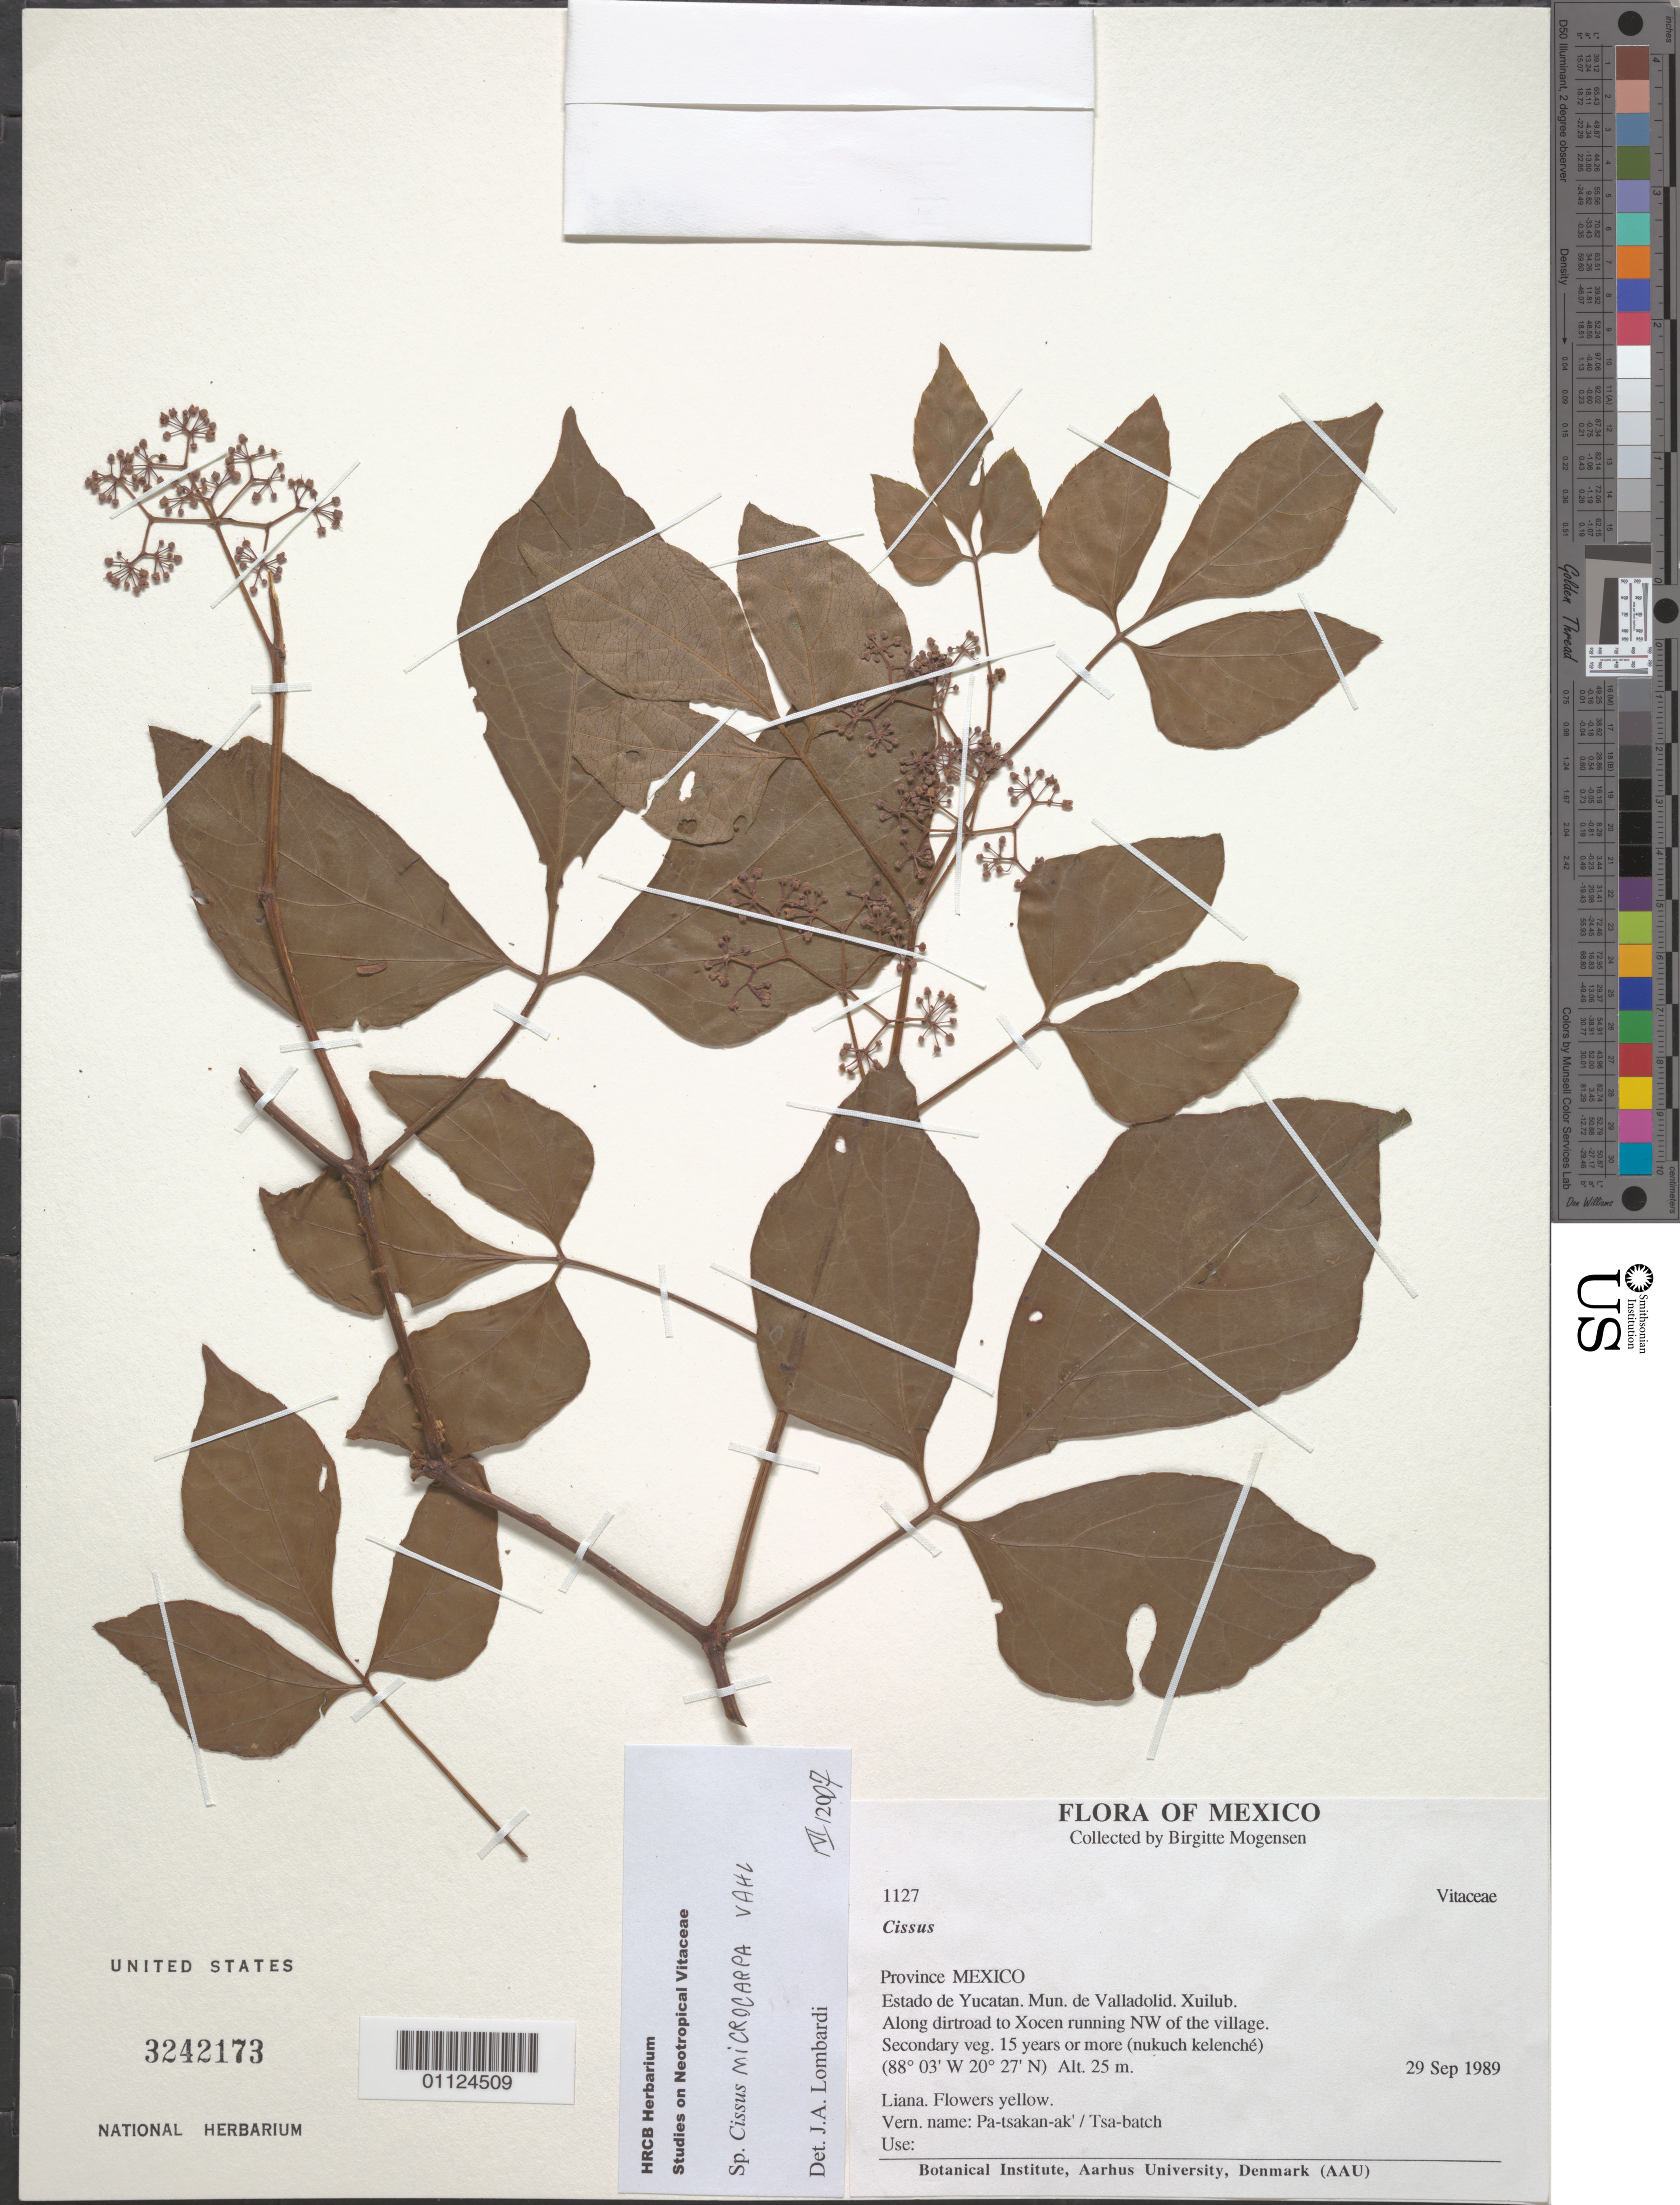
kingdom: Plantae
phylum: Tracheophyta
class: Magnoliopsida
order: Vitales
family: Vitaceae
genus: Cissus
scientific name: Cissus microcarpa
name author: Vahl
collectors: B. Mogensen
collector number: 1127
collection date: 1989-09-29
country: Mexico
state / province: México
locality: Estado de Yucatan. Mun de Valladolid. Xuilub. Along dirtroad to Xocen running NW of the village.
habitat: Liana.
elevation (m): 25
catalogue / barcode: US 3242173